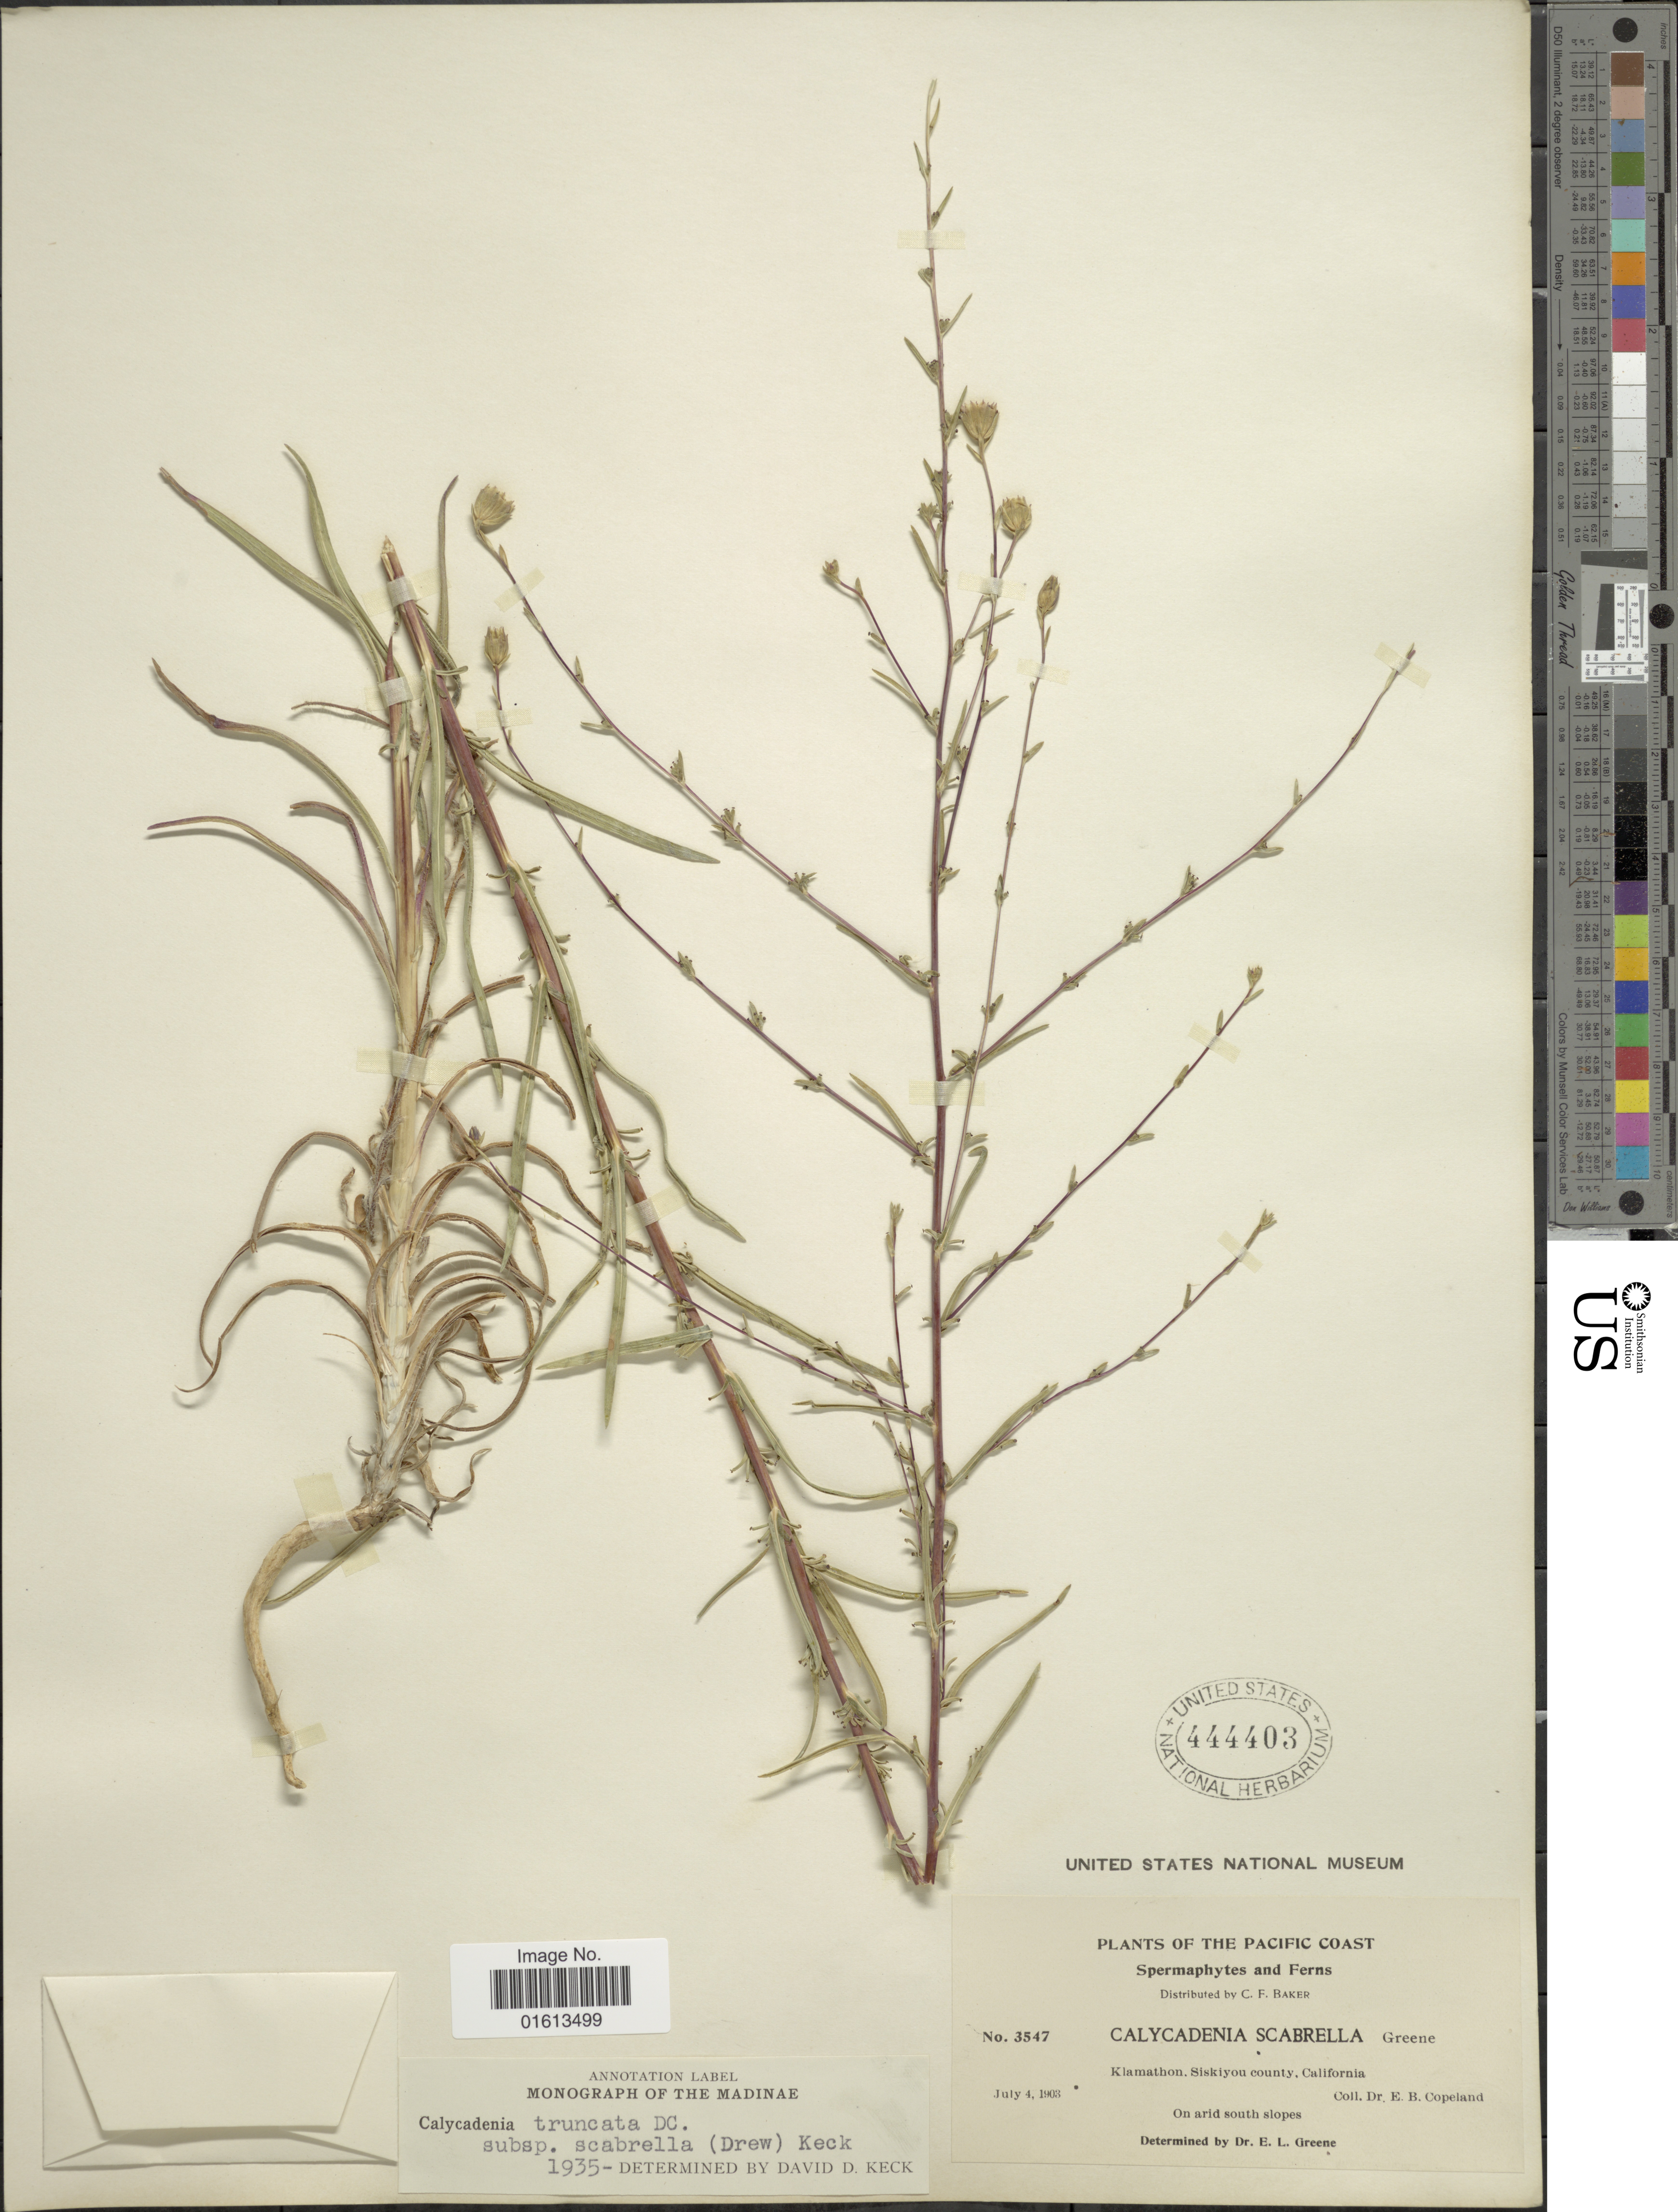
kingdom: Plantae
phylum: Tracheophyta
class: Magnoliopsida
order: Asterales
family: Asteraceae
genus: Calycadenia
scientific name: Calycadenia truncata subsp. scabrella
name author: (Drew) D.D. Keck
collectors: E. B. Copeland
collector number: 3547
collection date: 1903-07-04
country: United States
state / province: California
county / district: Siskiyou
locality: Pacific Coast, Klamathon, Siskiyou County. On arid south slopes.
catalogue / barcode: US 444403